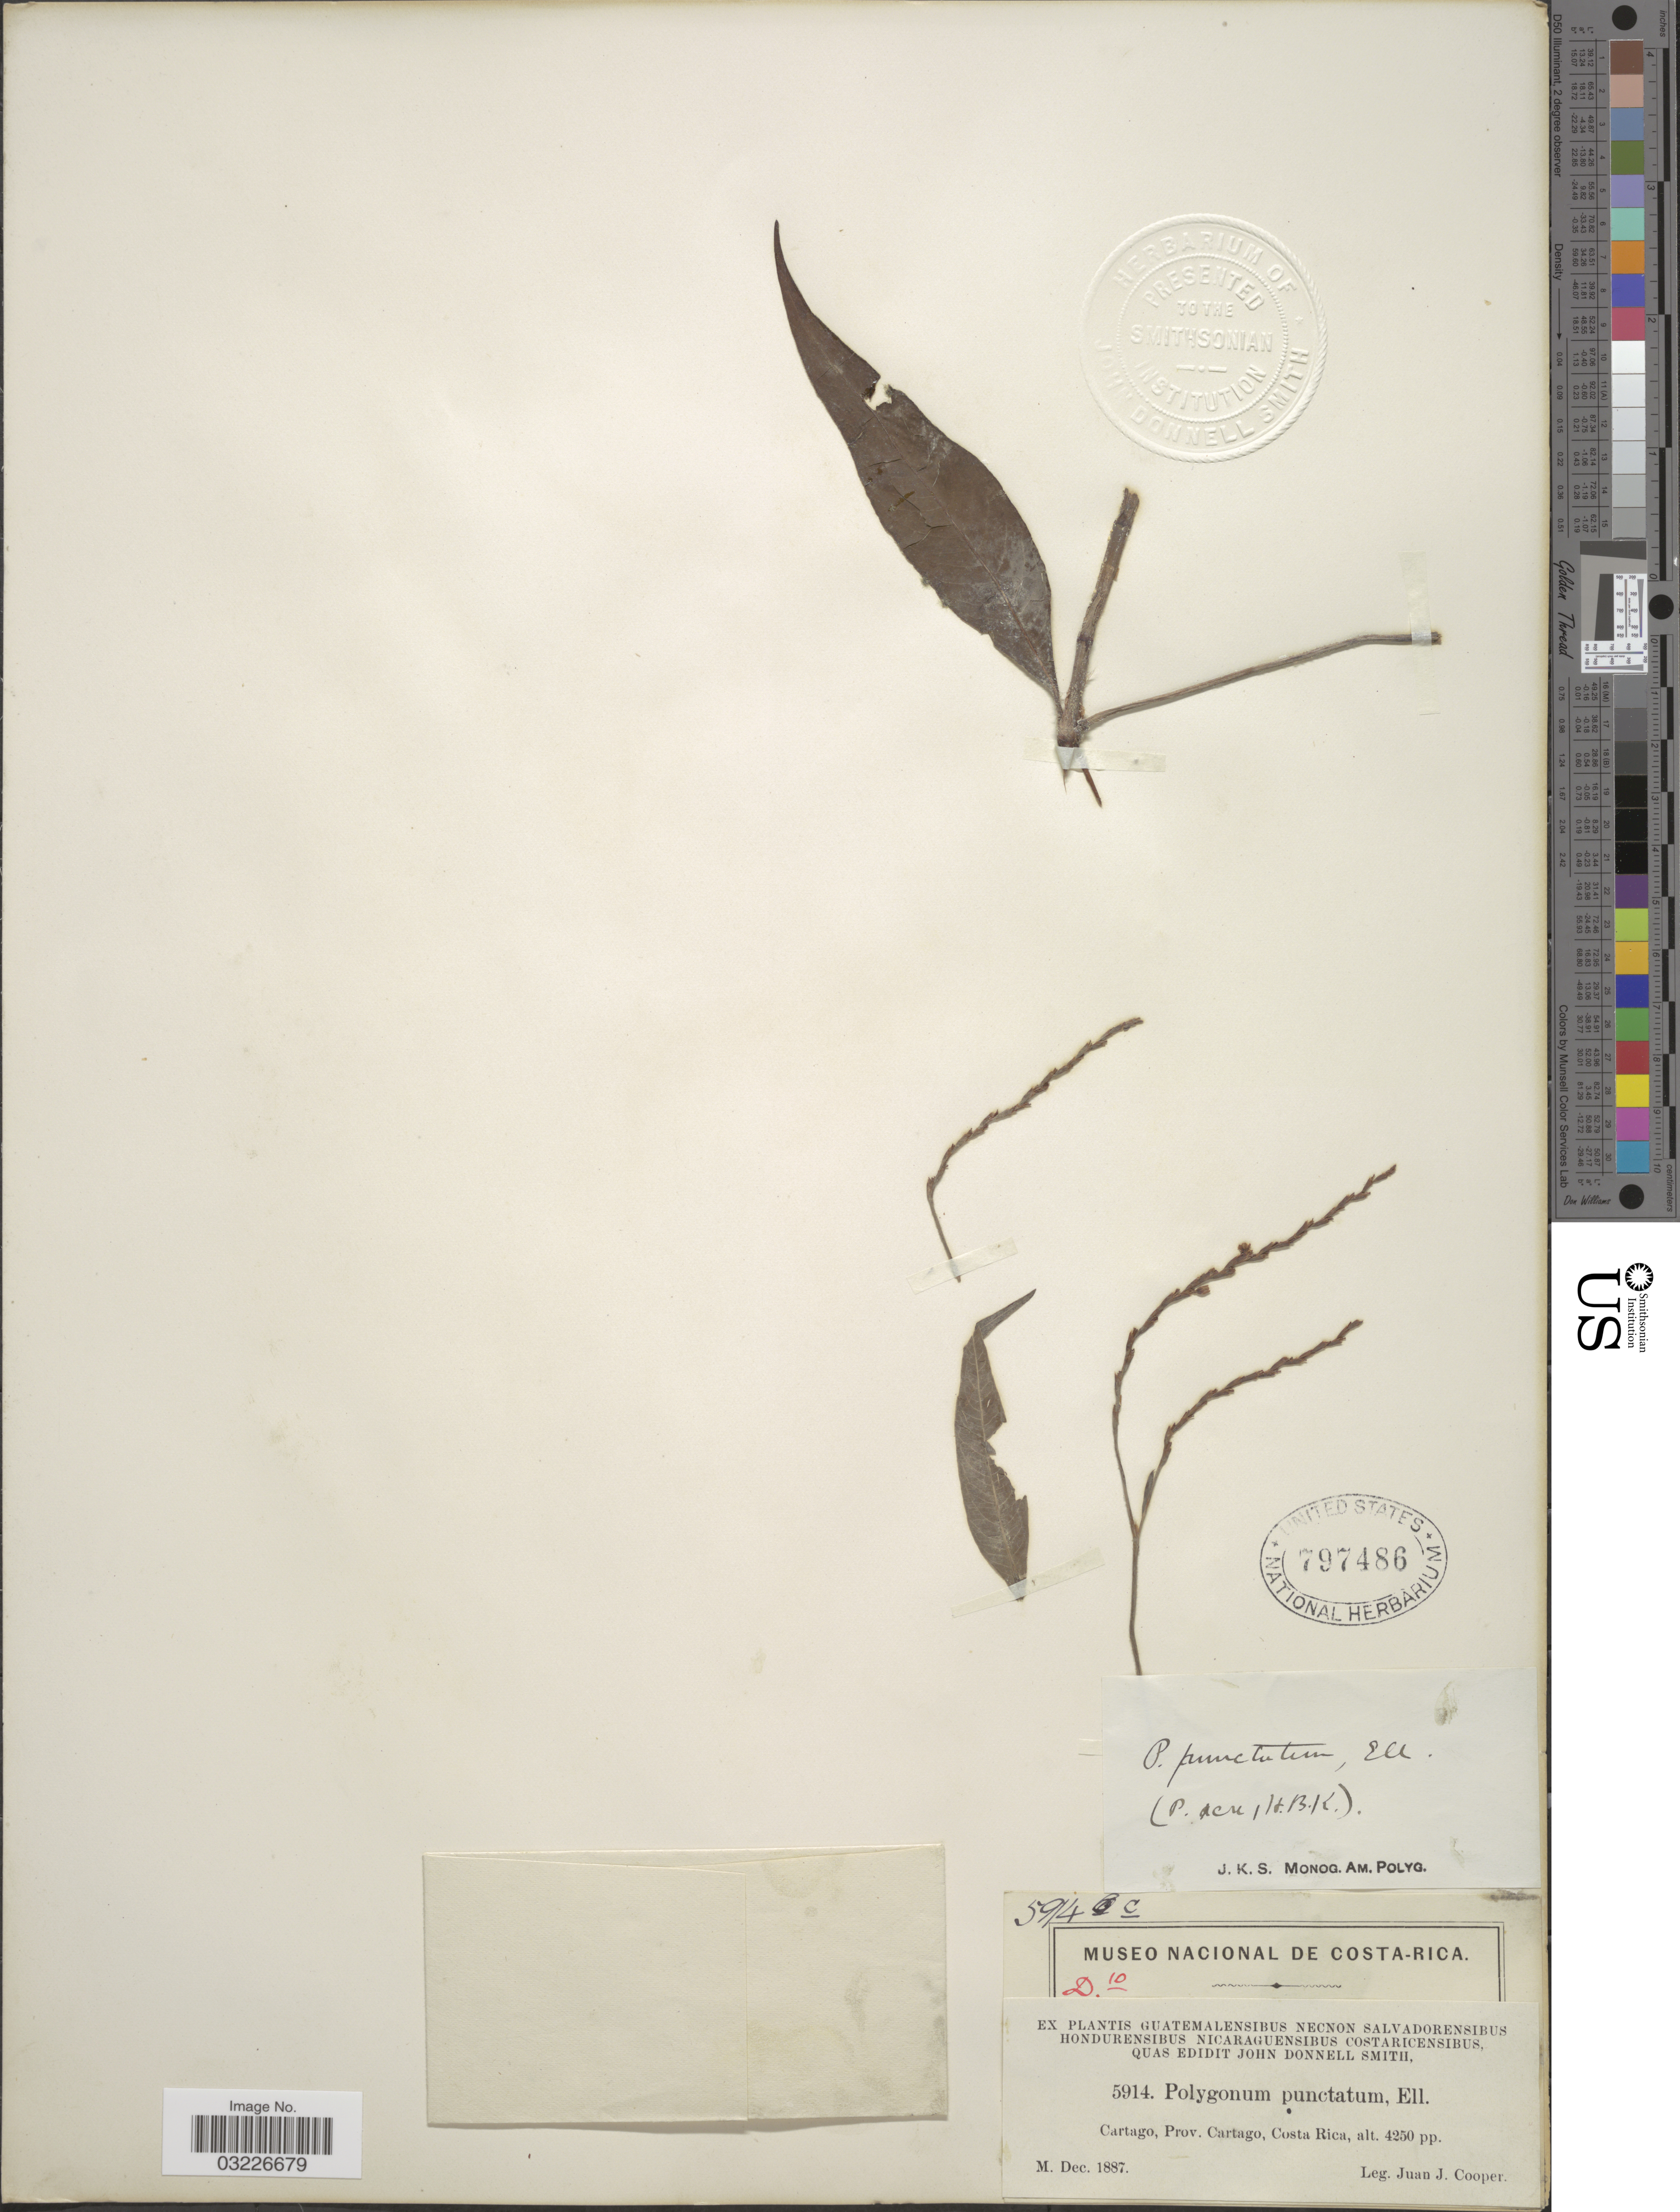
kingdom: Plantae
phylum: Tracheophyta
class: Magnoliopsida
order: Caryophyllales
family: Polygonaceae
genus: Persicaria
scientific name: Persicaria punctata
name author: (Elliott) Small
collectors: J. J. Cooper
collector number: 5914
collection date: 1887-12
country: Costa Rica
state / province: Cartago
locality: Cartago.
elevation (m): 1295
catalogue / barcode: US 797486